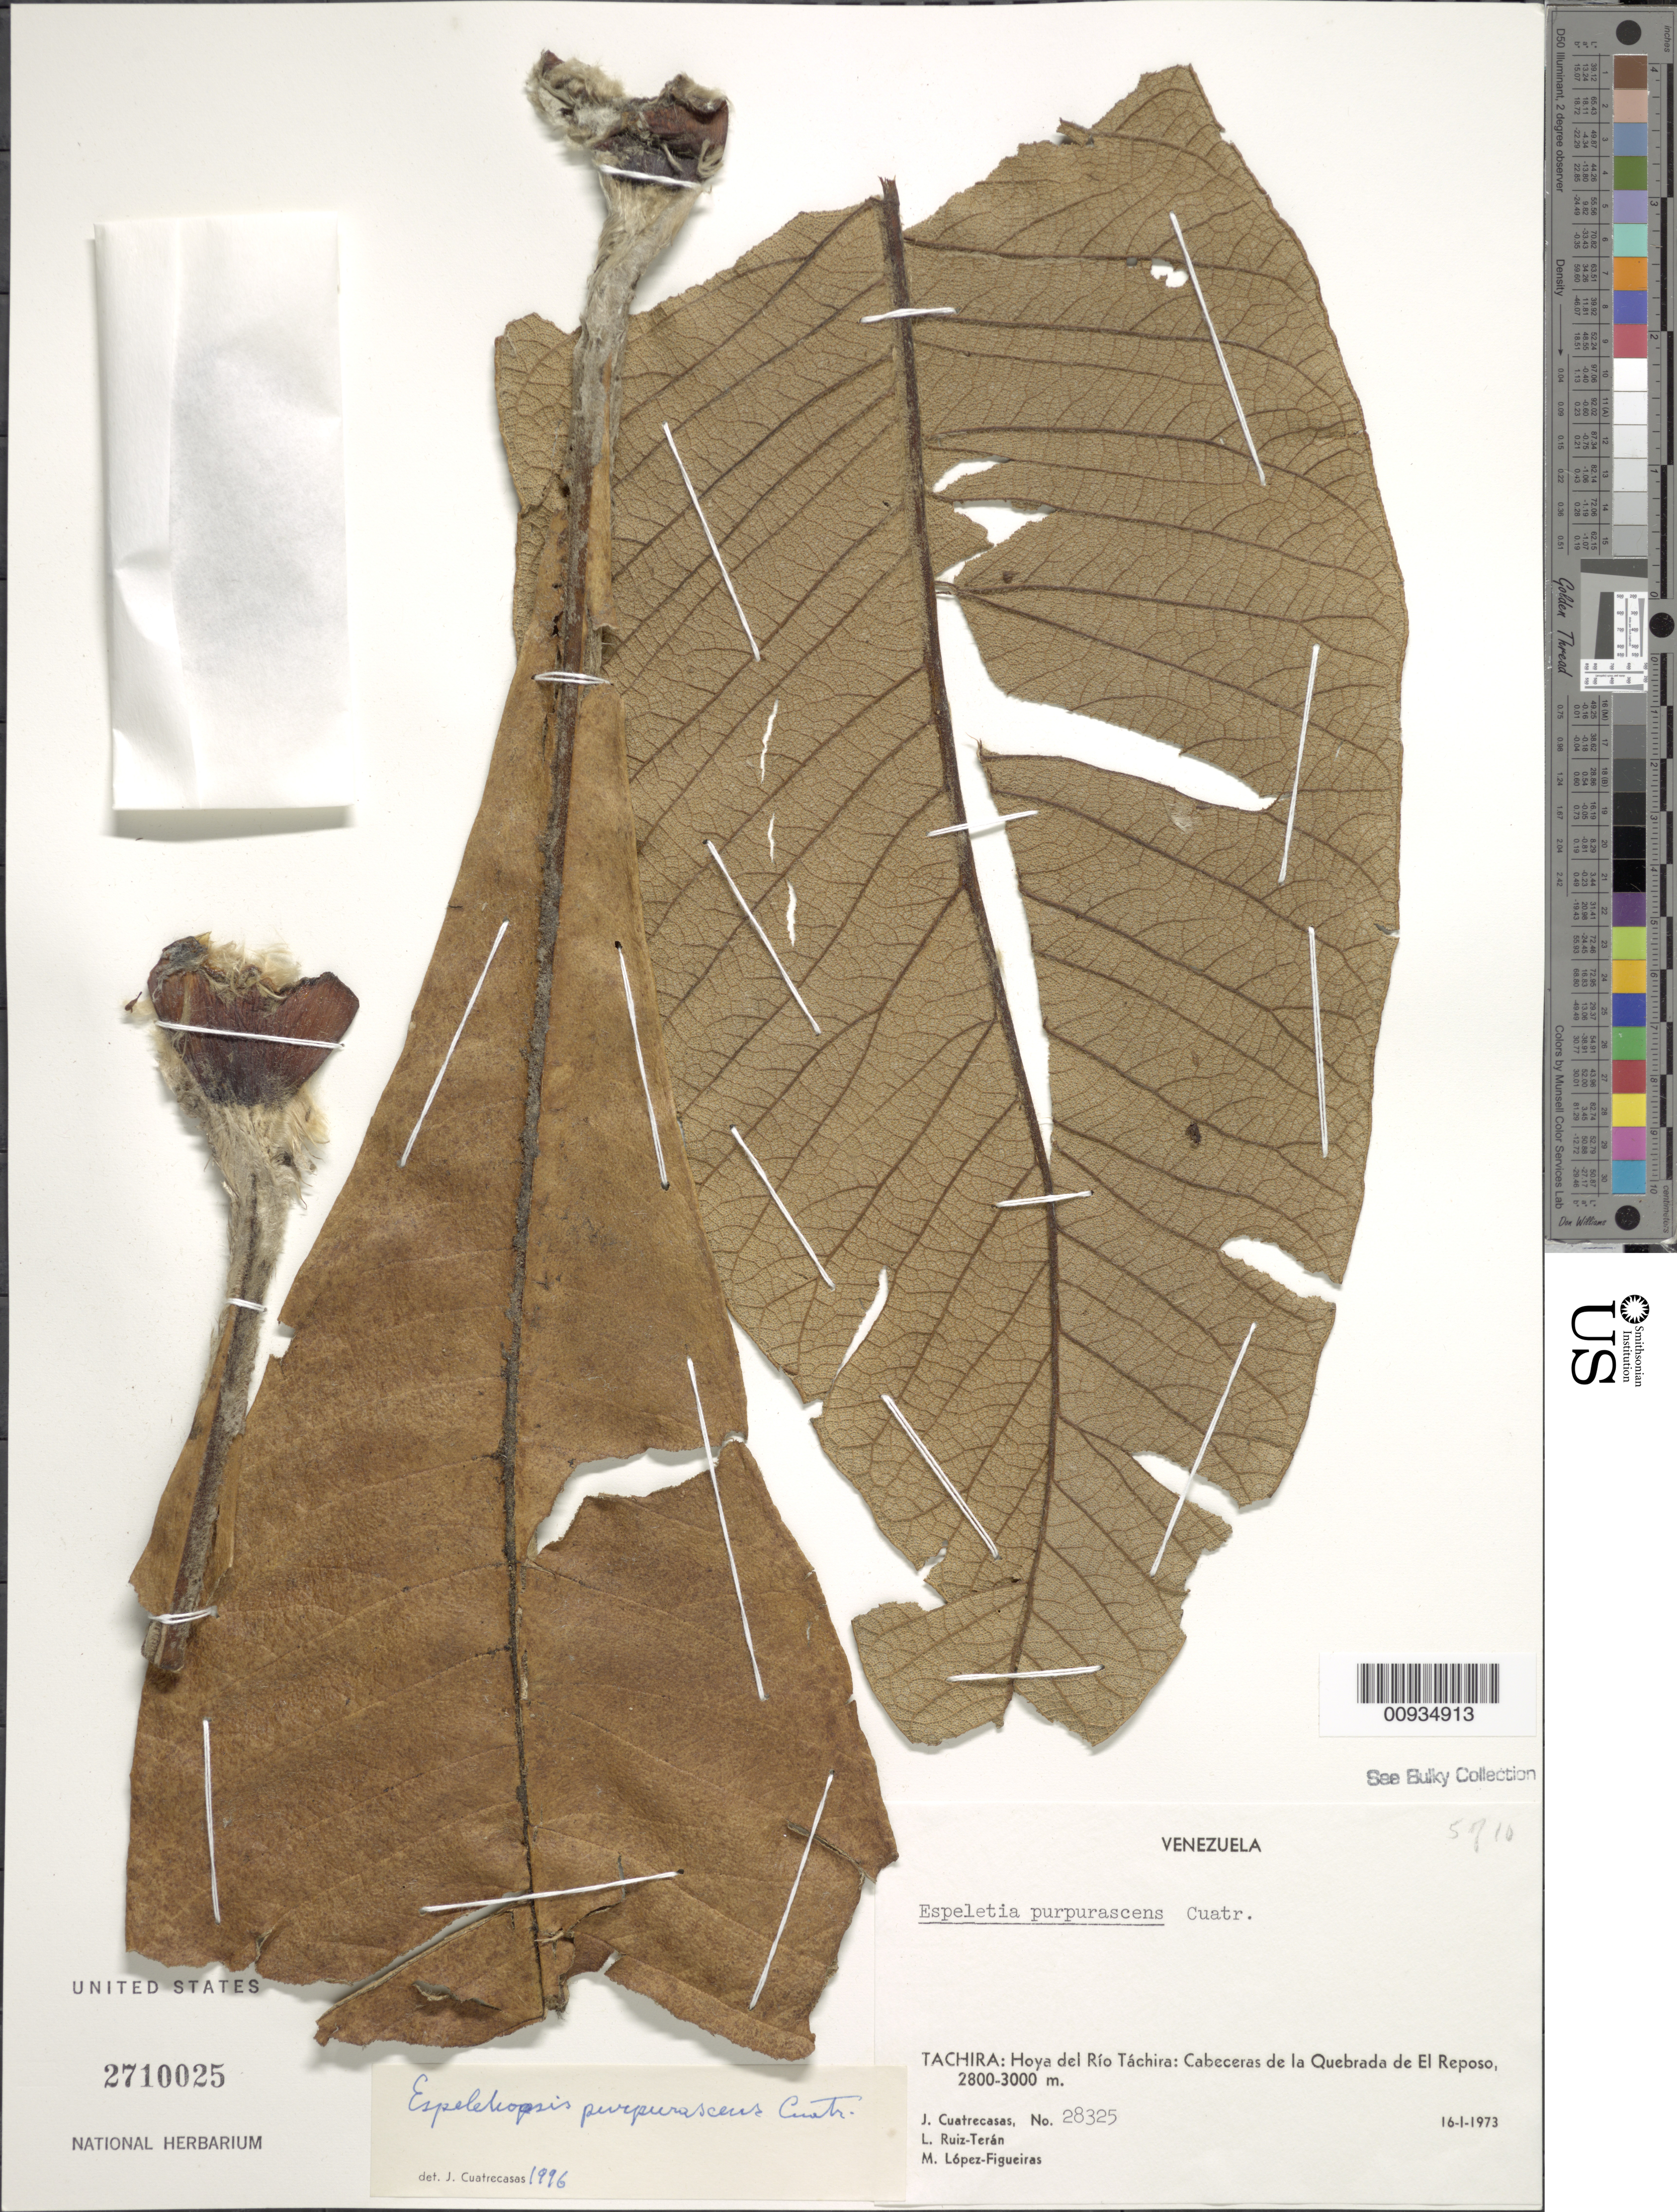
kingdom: Plantae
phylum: Tracheophyta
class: Magnoliopsida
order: Asterales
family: Asteraceae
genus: Espeletiopsis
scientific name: Espeletiopsis purpurascens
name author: (Cuatrec.) Cuatrec.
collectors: J. Cuatrecasas, L. E. Ruíz-Terán & M. López Figueiras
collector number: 28325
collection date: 1973-01-16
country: Venezuela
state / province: Tachira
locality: Hoya del Rio Tachira, Cabeceras de la Quebrada de El Reposo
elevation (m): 2800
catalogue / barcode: US 2710025